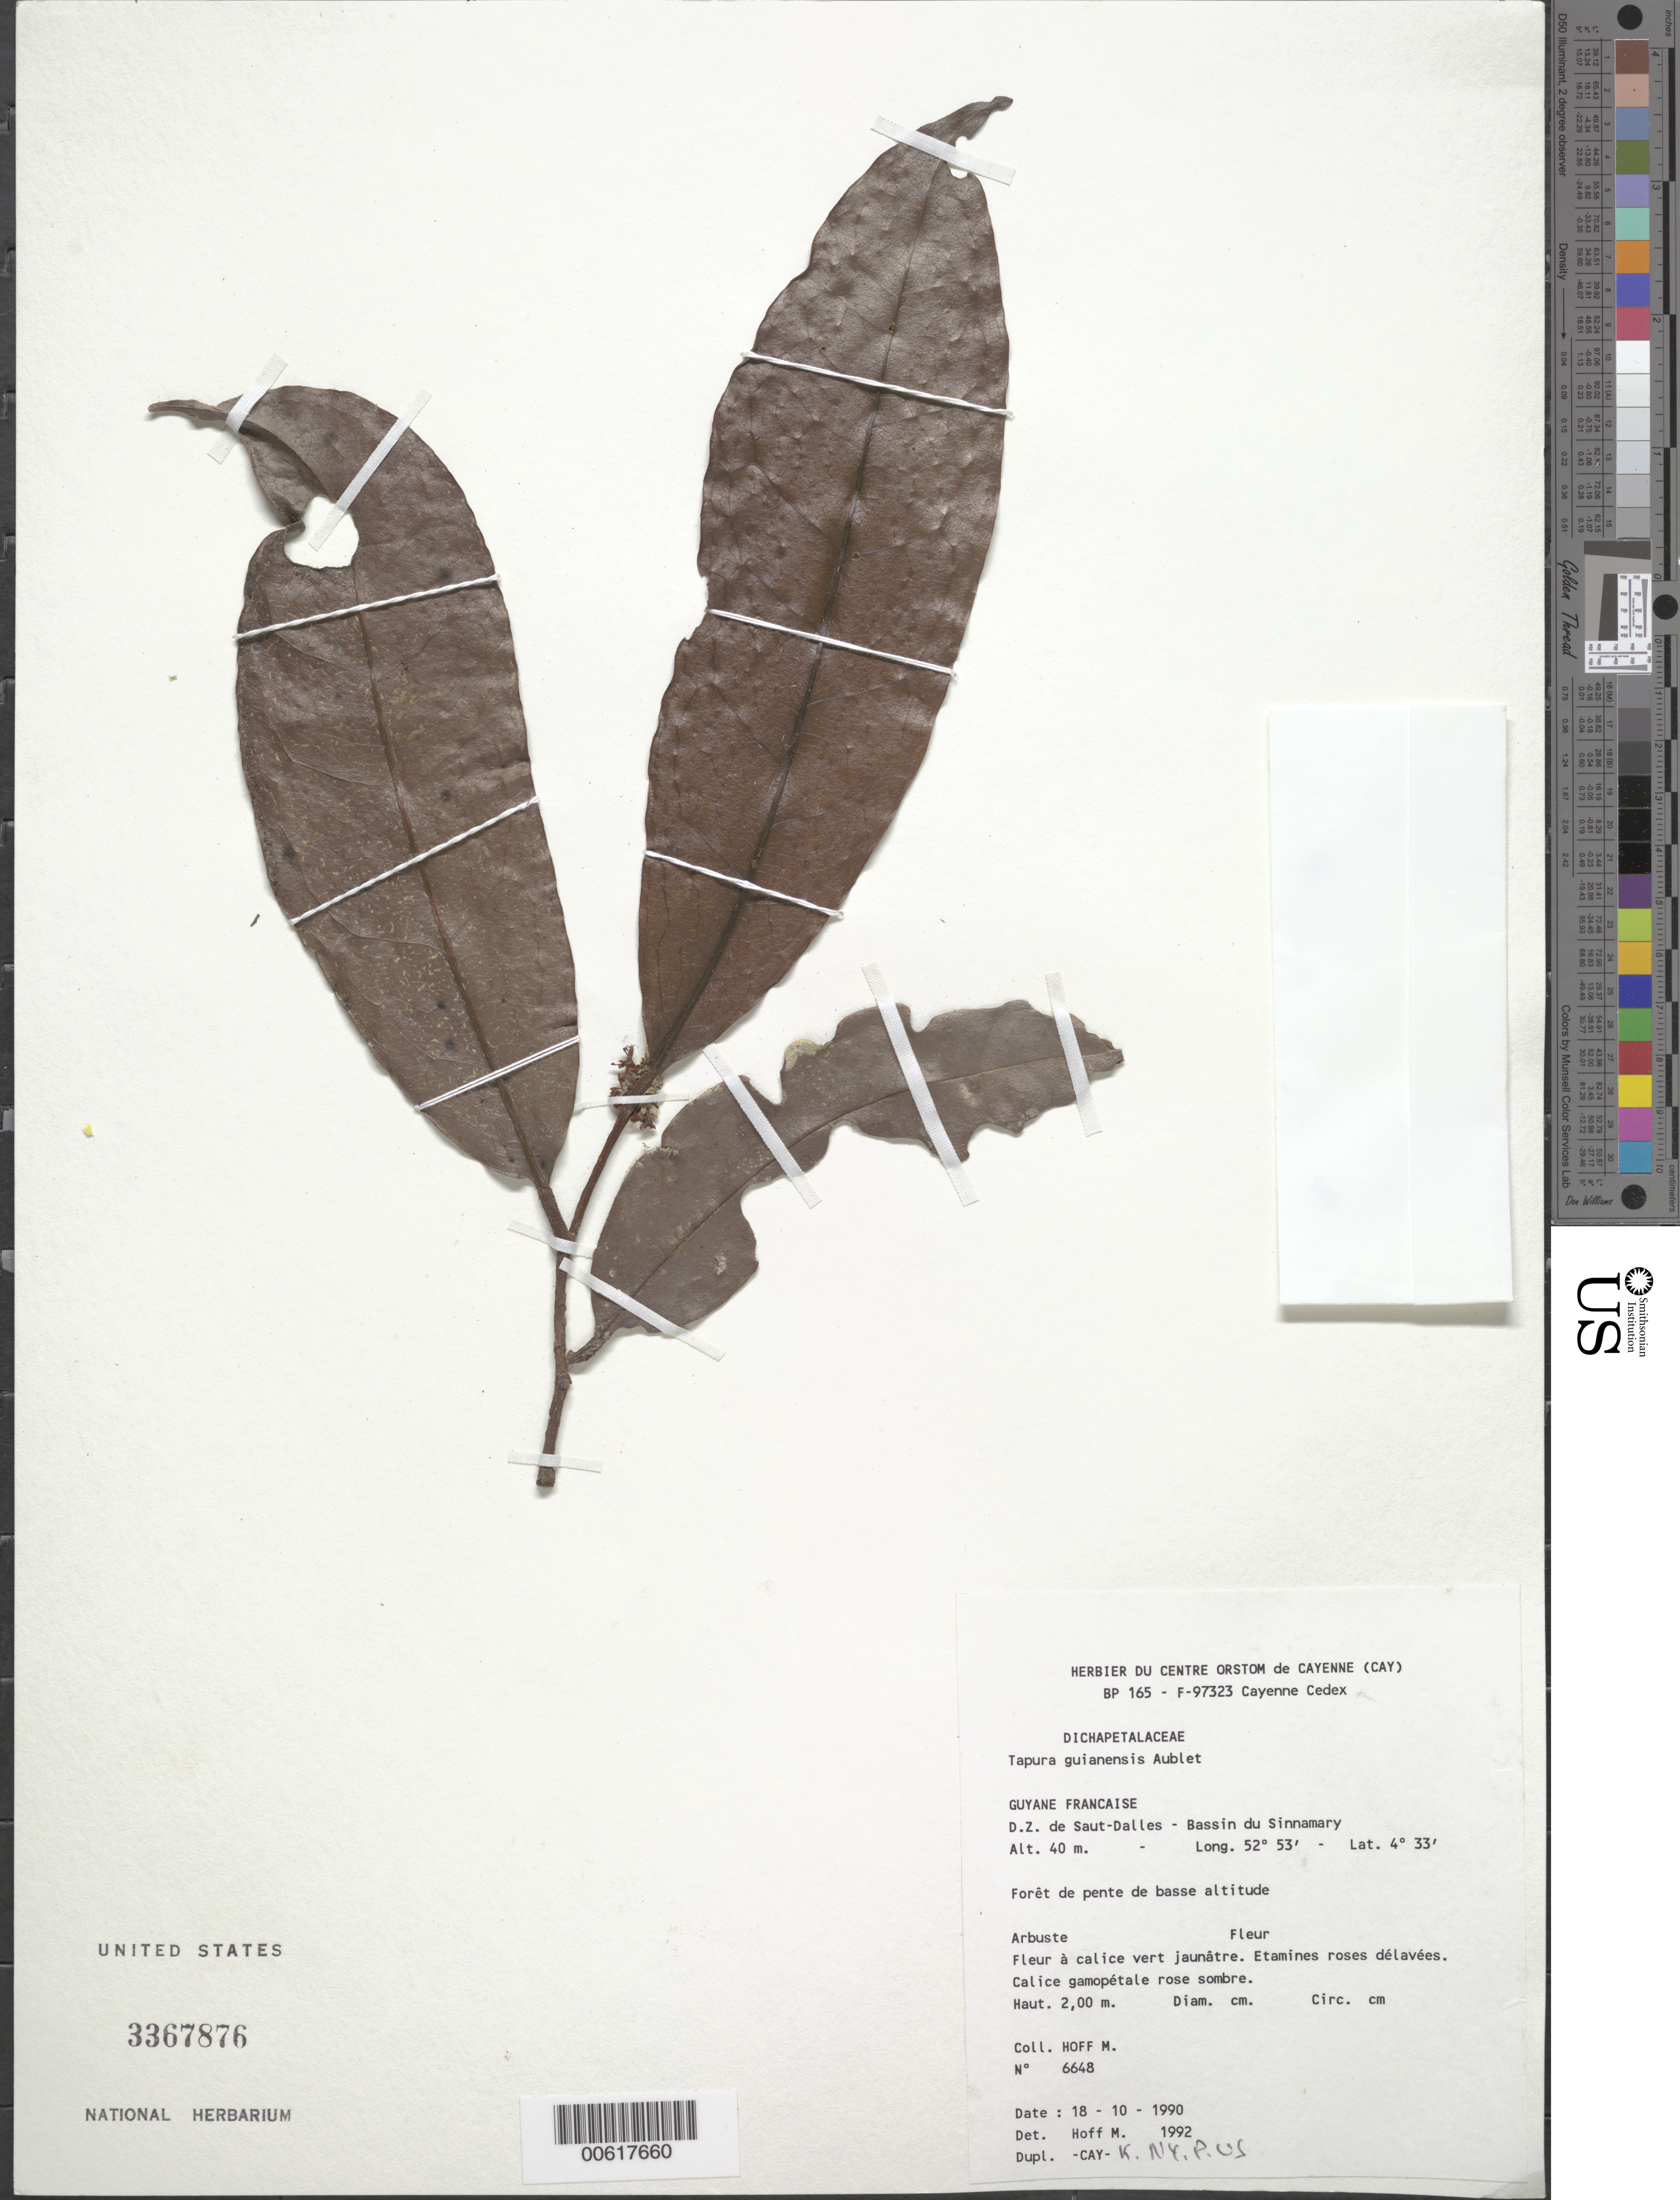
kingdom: Plantae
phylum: Tracheophyta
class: Magnoliopsida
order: Malpighiales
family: Dichapetalaceae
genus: Tapura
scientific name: Tapura guianensis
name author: Aubl.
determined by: Hoff, M.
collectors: M. Hoff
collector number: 6648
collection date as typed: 18-Oct-90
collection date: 1990-10-18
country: French Guiana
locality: Saut-Dalles, D.Z., Bassin du Sinnamary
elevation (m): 40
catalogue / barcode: US 3367876